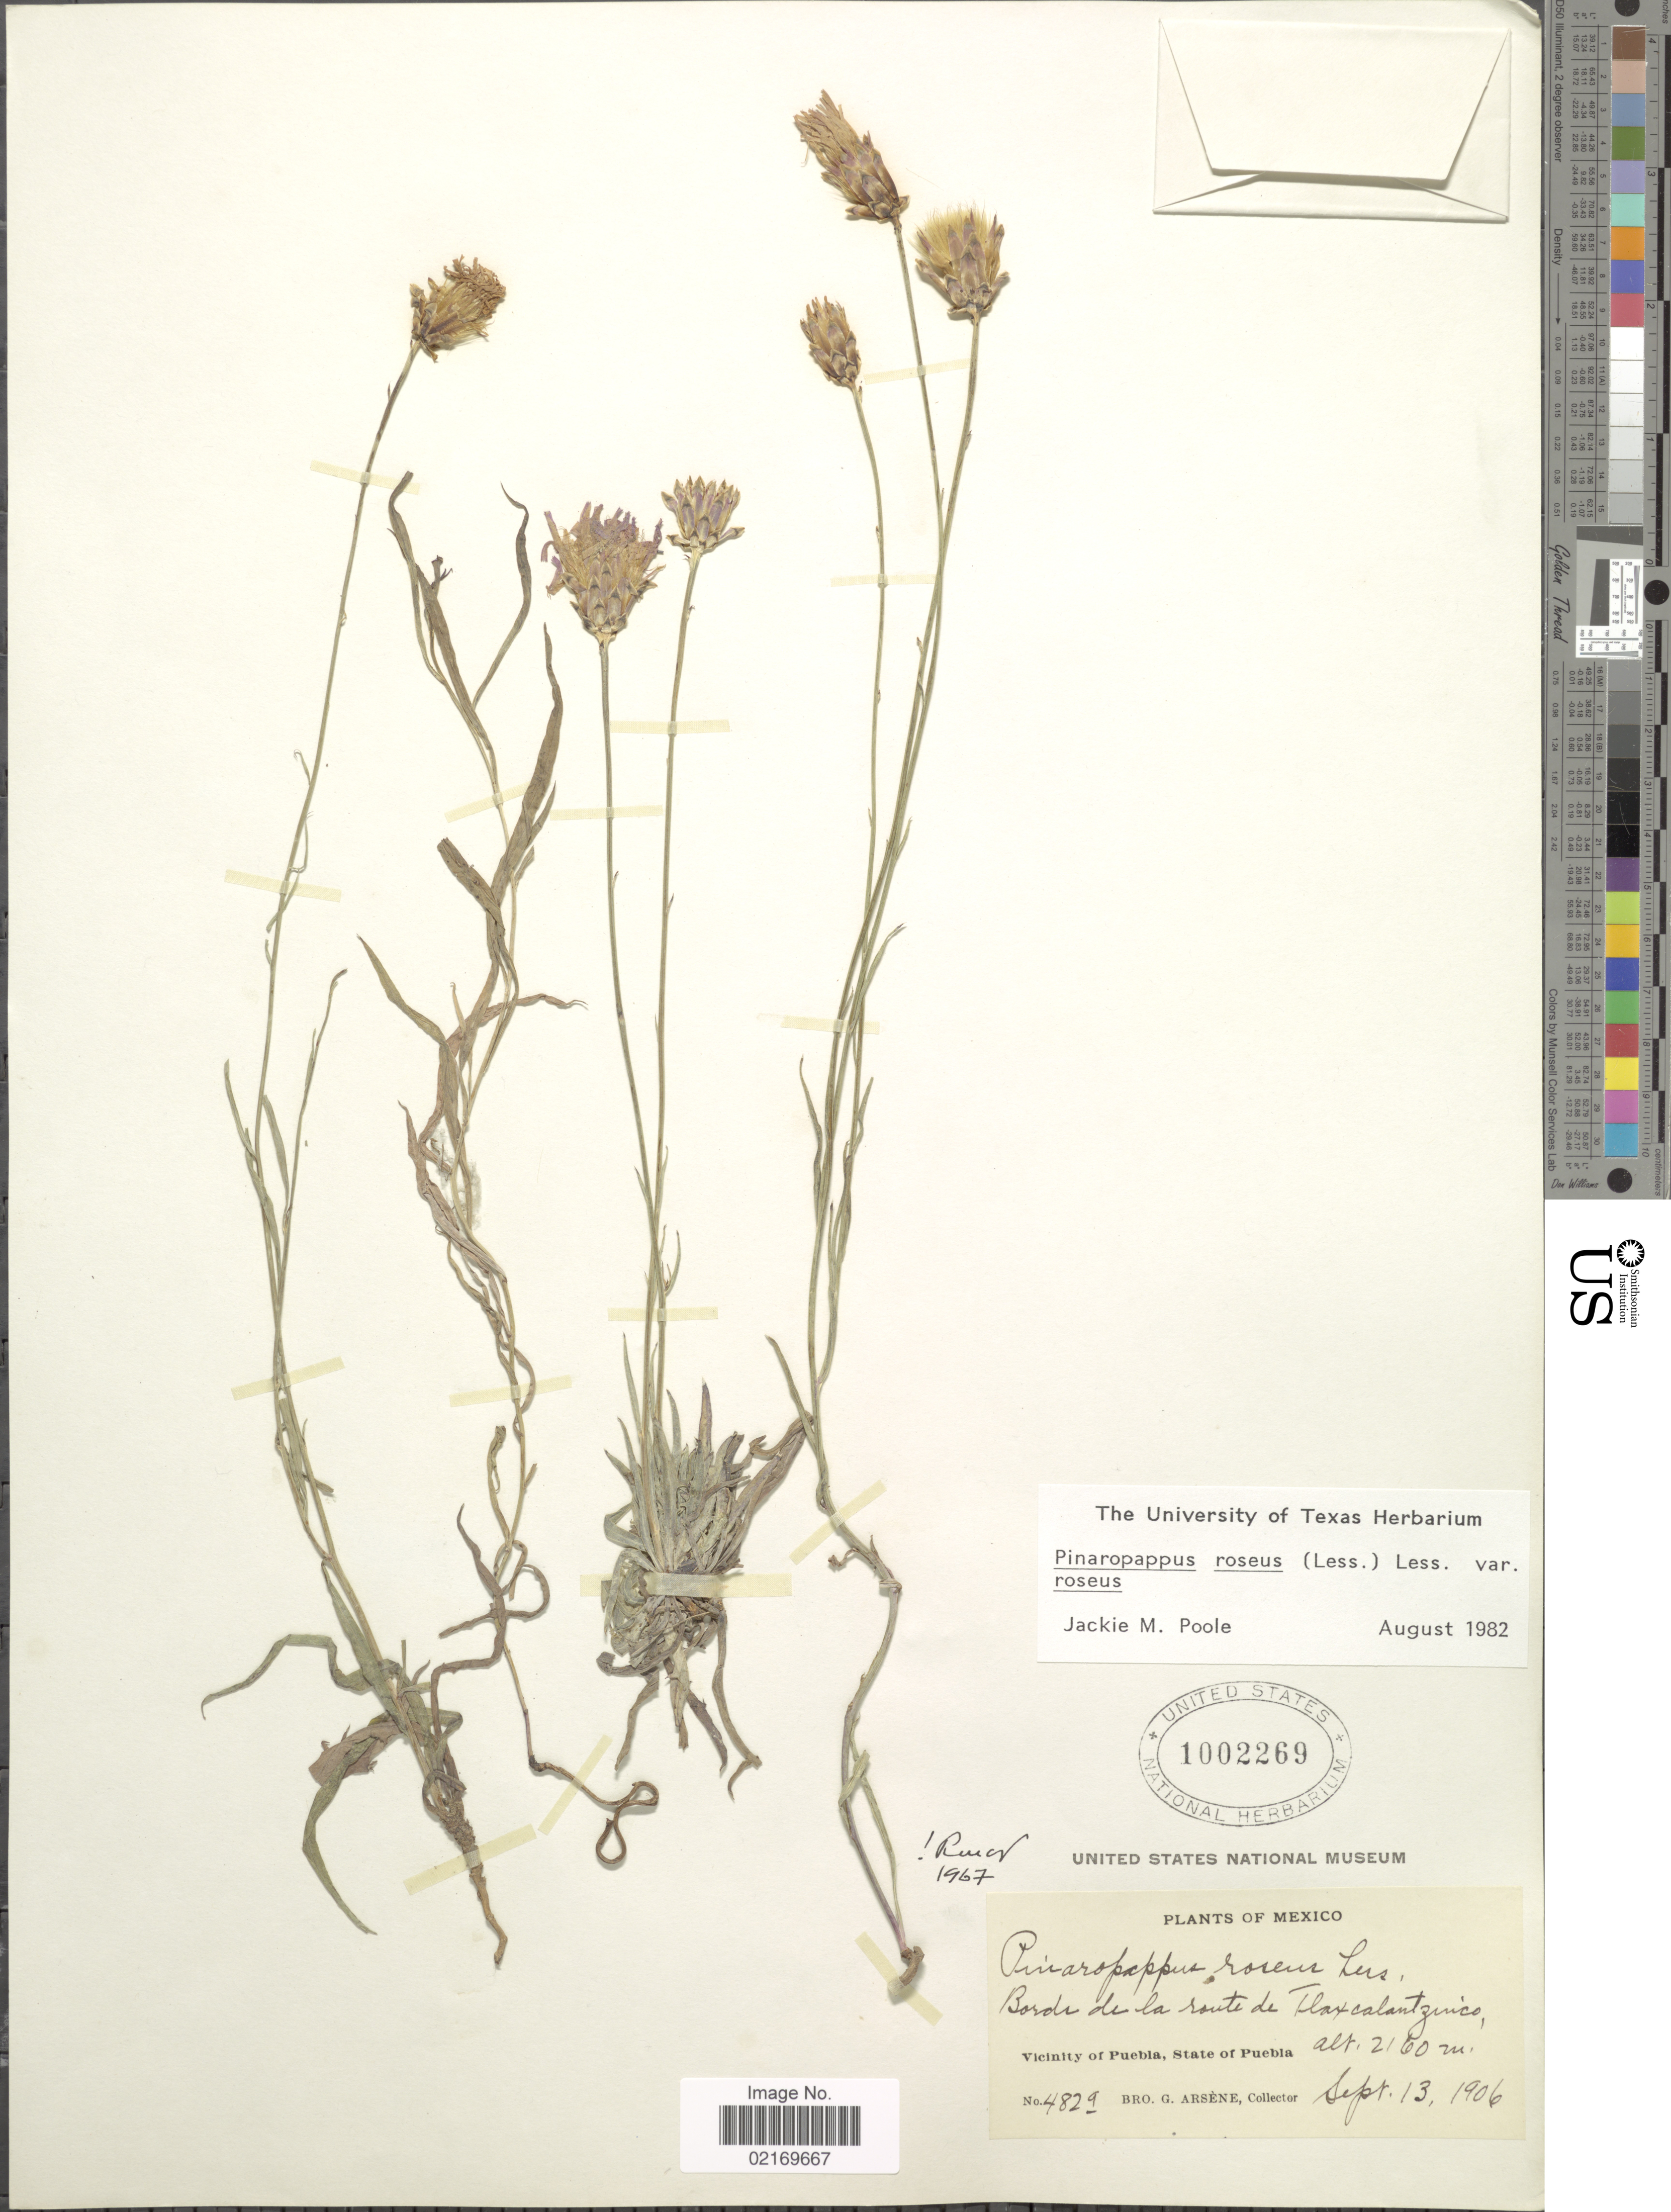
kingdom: Plantae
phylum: Tracheophyta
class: Magnoliopsida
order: Asterales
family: Asteraceae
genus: Pinaropappus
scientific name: Pinaropappus roseus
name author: Less.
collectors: Bro. G. Arsène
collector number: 4829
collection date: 1906-09-13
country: Mexico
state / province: Puebla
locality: Borde de la route de Tlaxcalantzinco, Vicinity of Puebla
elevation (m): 2160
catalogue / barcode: US 1002269